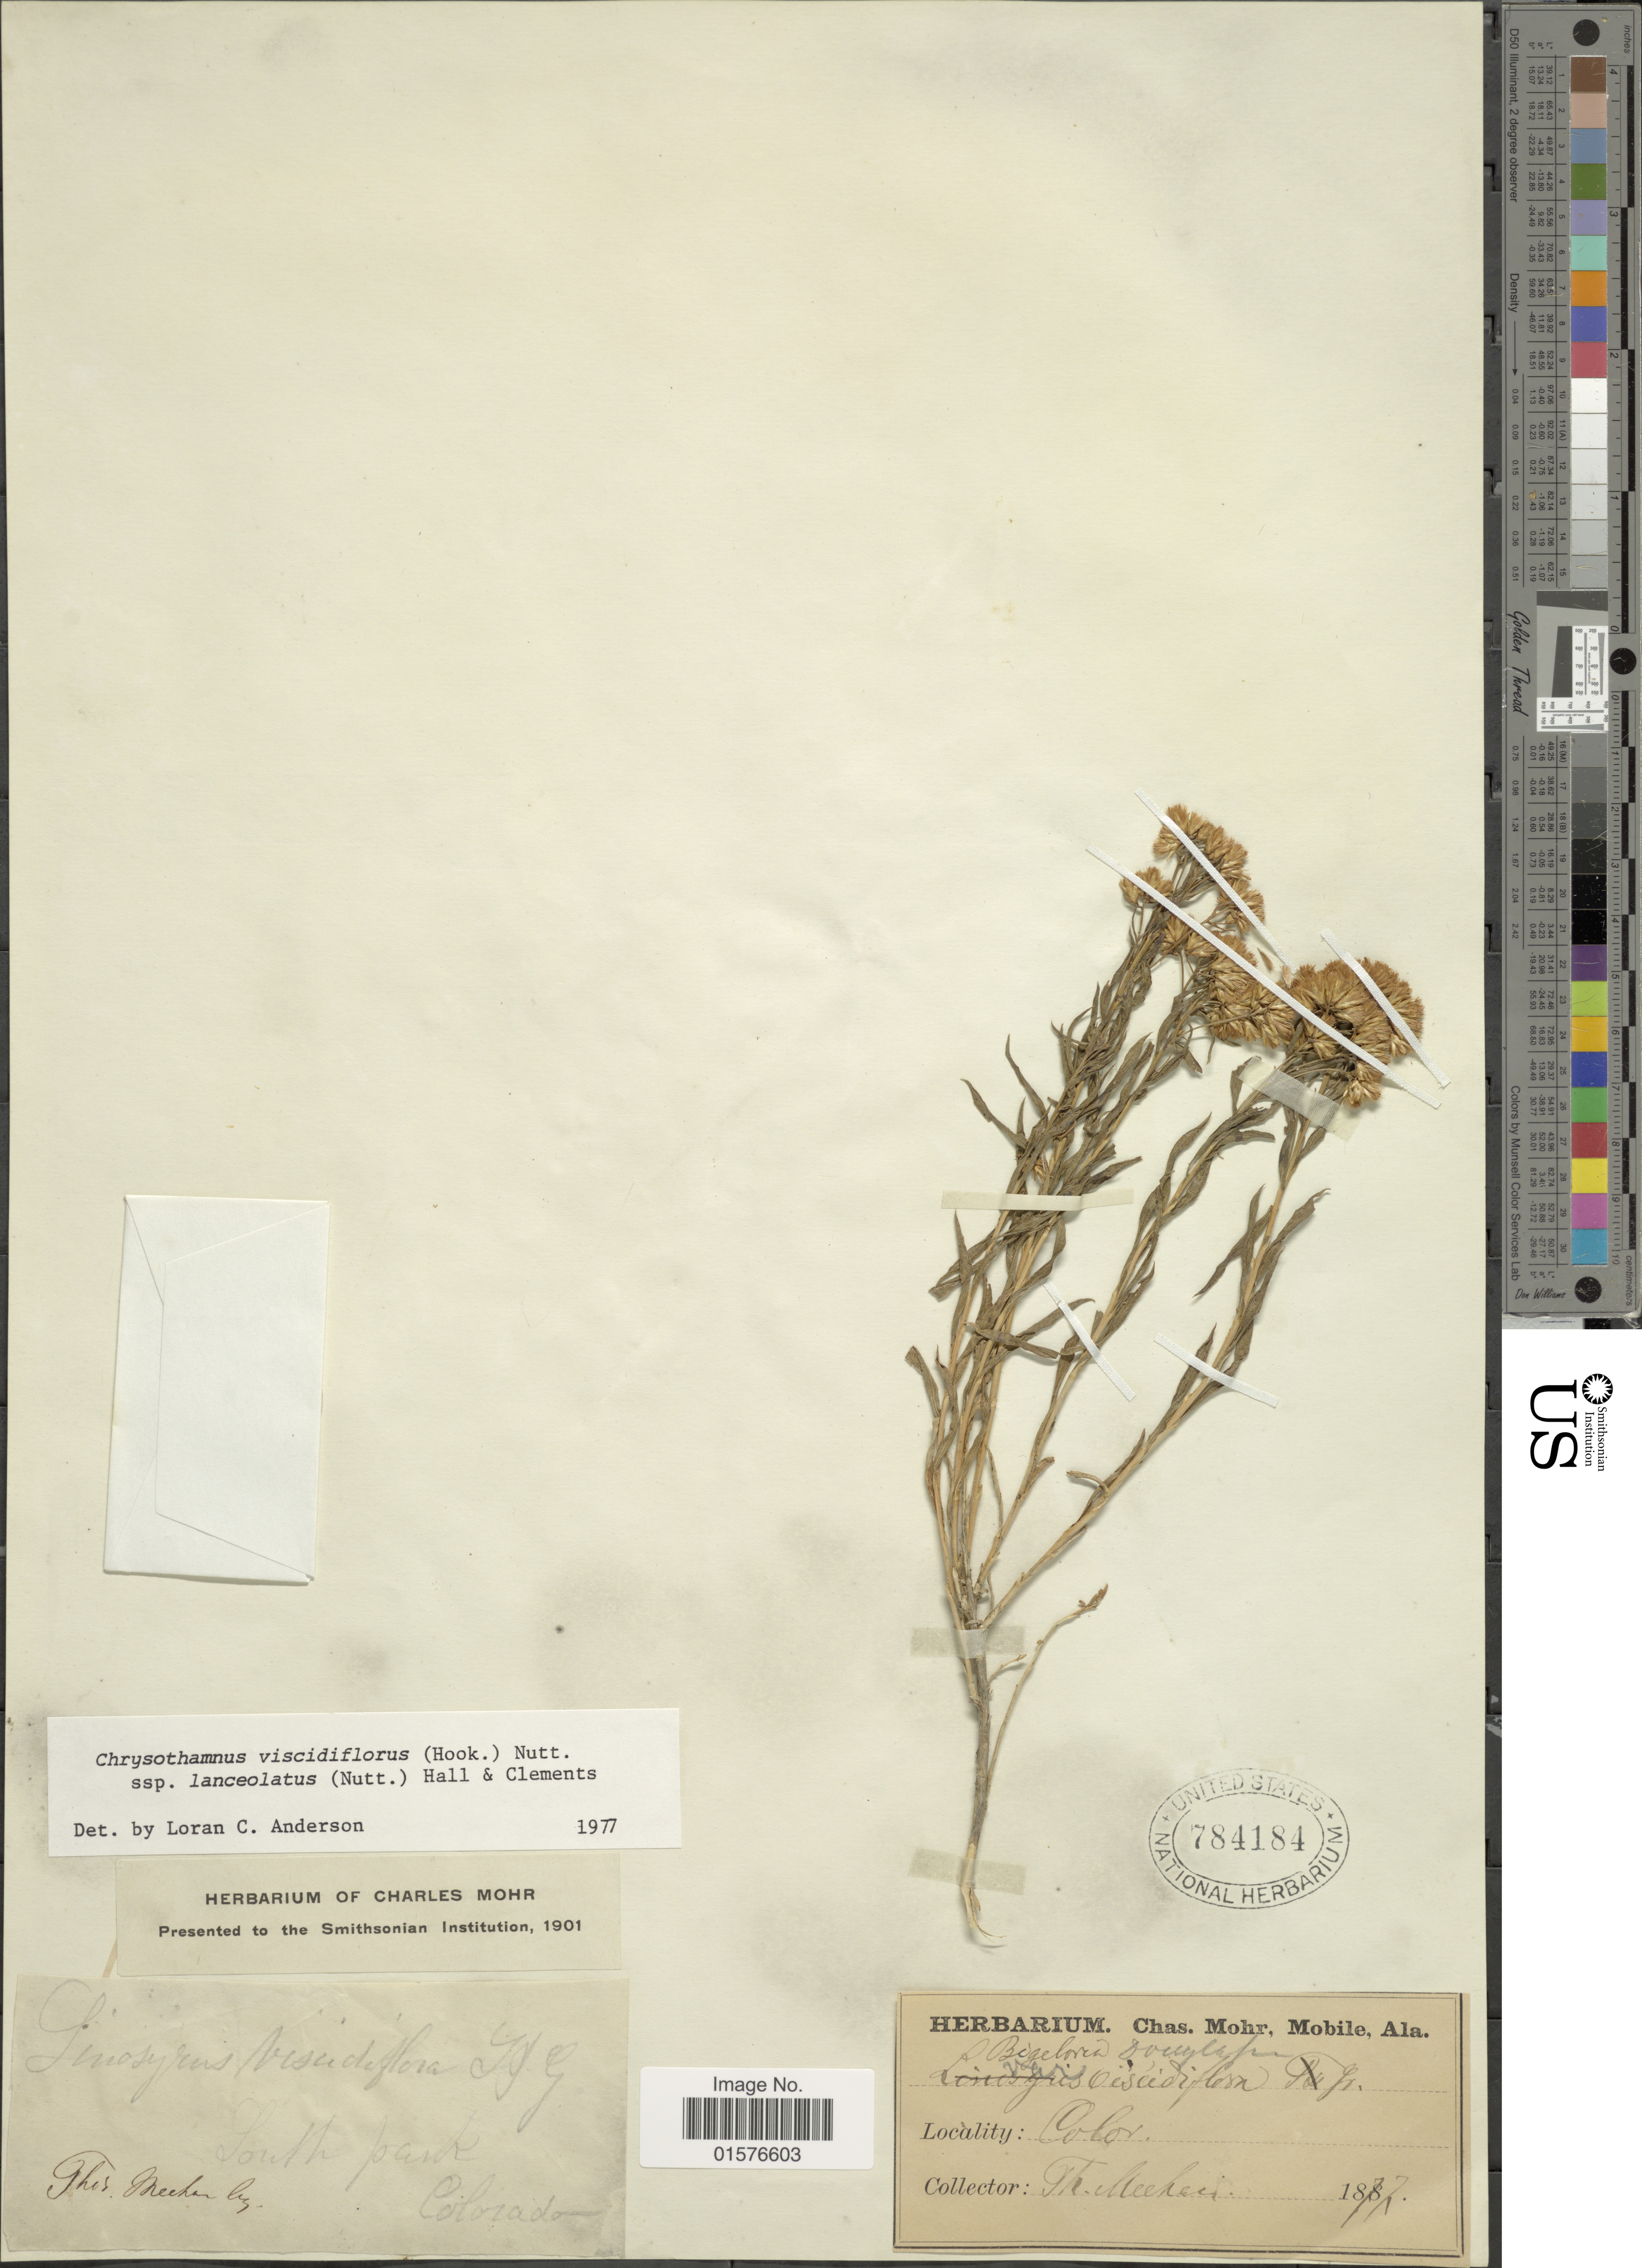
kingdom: Plantae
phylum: Tracheophyta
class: Magnoliopsida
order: Asterales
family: Asteraceae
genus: Chrysothamnus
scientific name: Chrysothamnus viscidiflorus subsp. lanceolatus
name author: (Nutt.) H.M. Hall & Clem.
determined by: Urbatsch, Lowell E., Curator (LSU), Louisiana State University (UNITED STATES)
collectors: T. Meehan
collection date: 1877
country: United States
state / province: Colorado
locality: South Park.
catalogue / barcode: US 784184